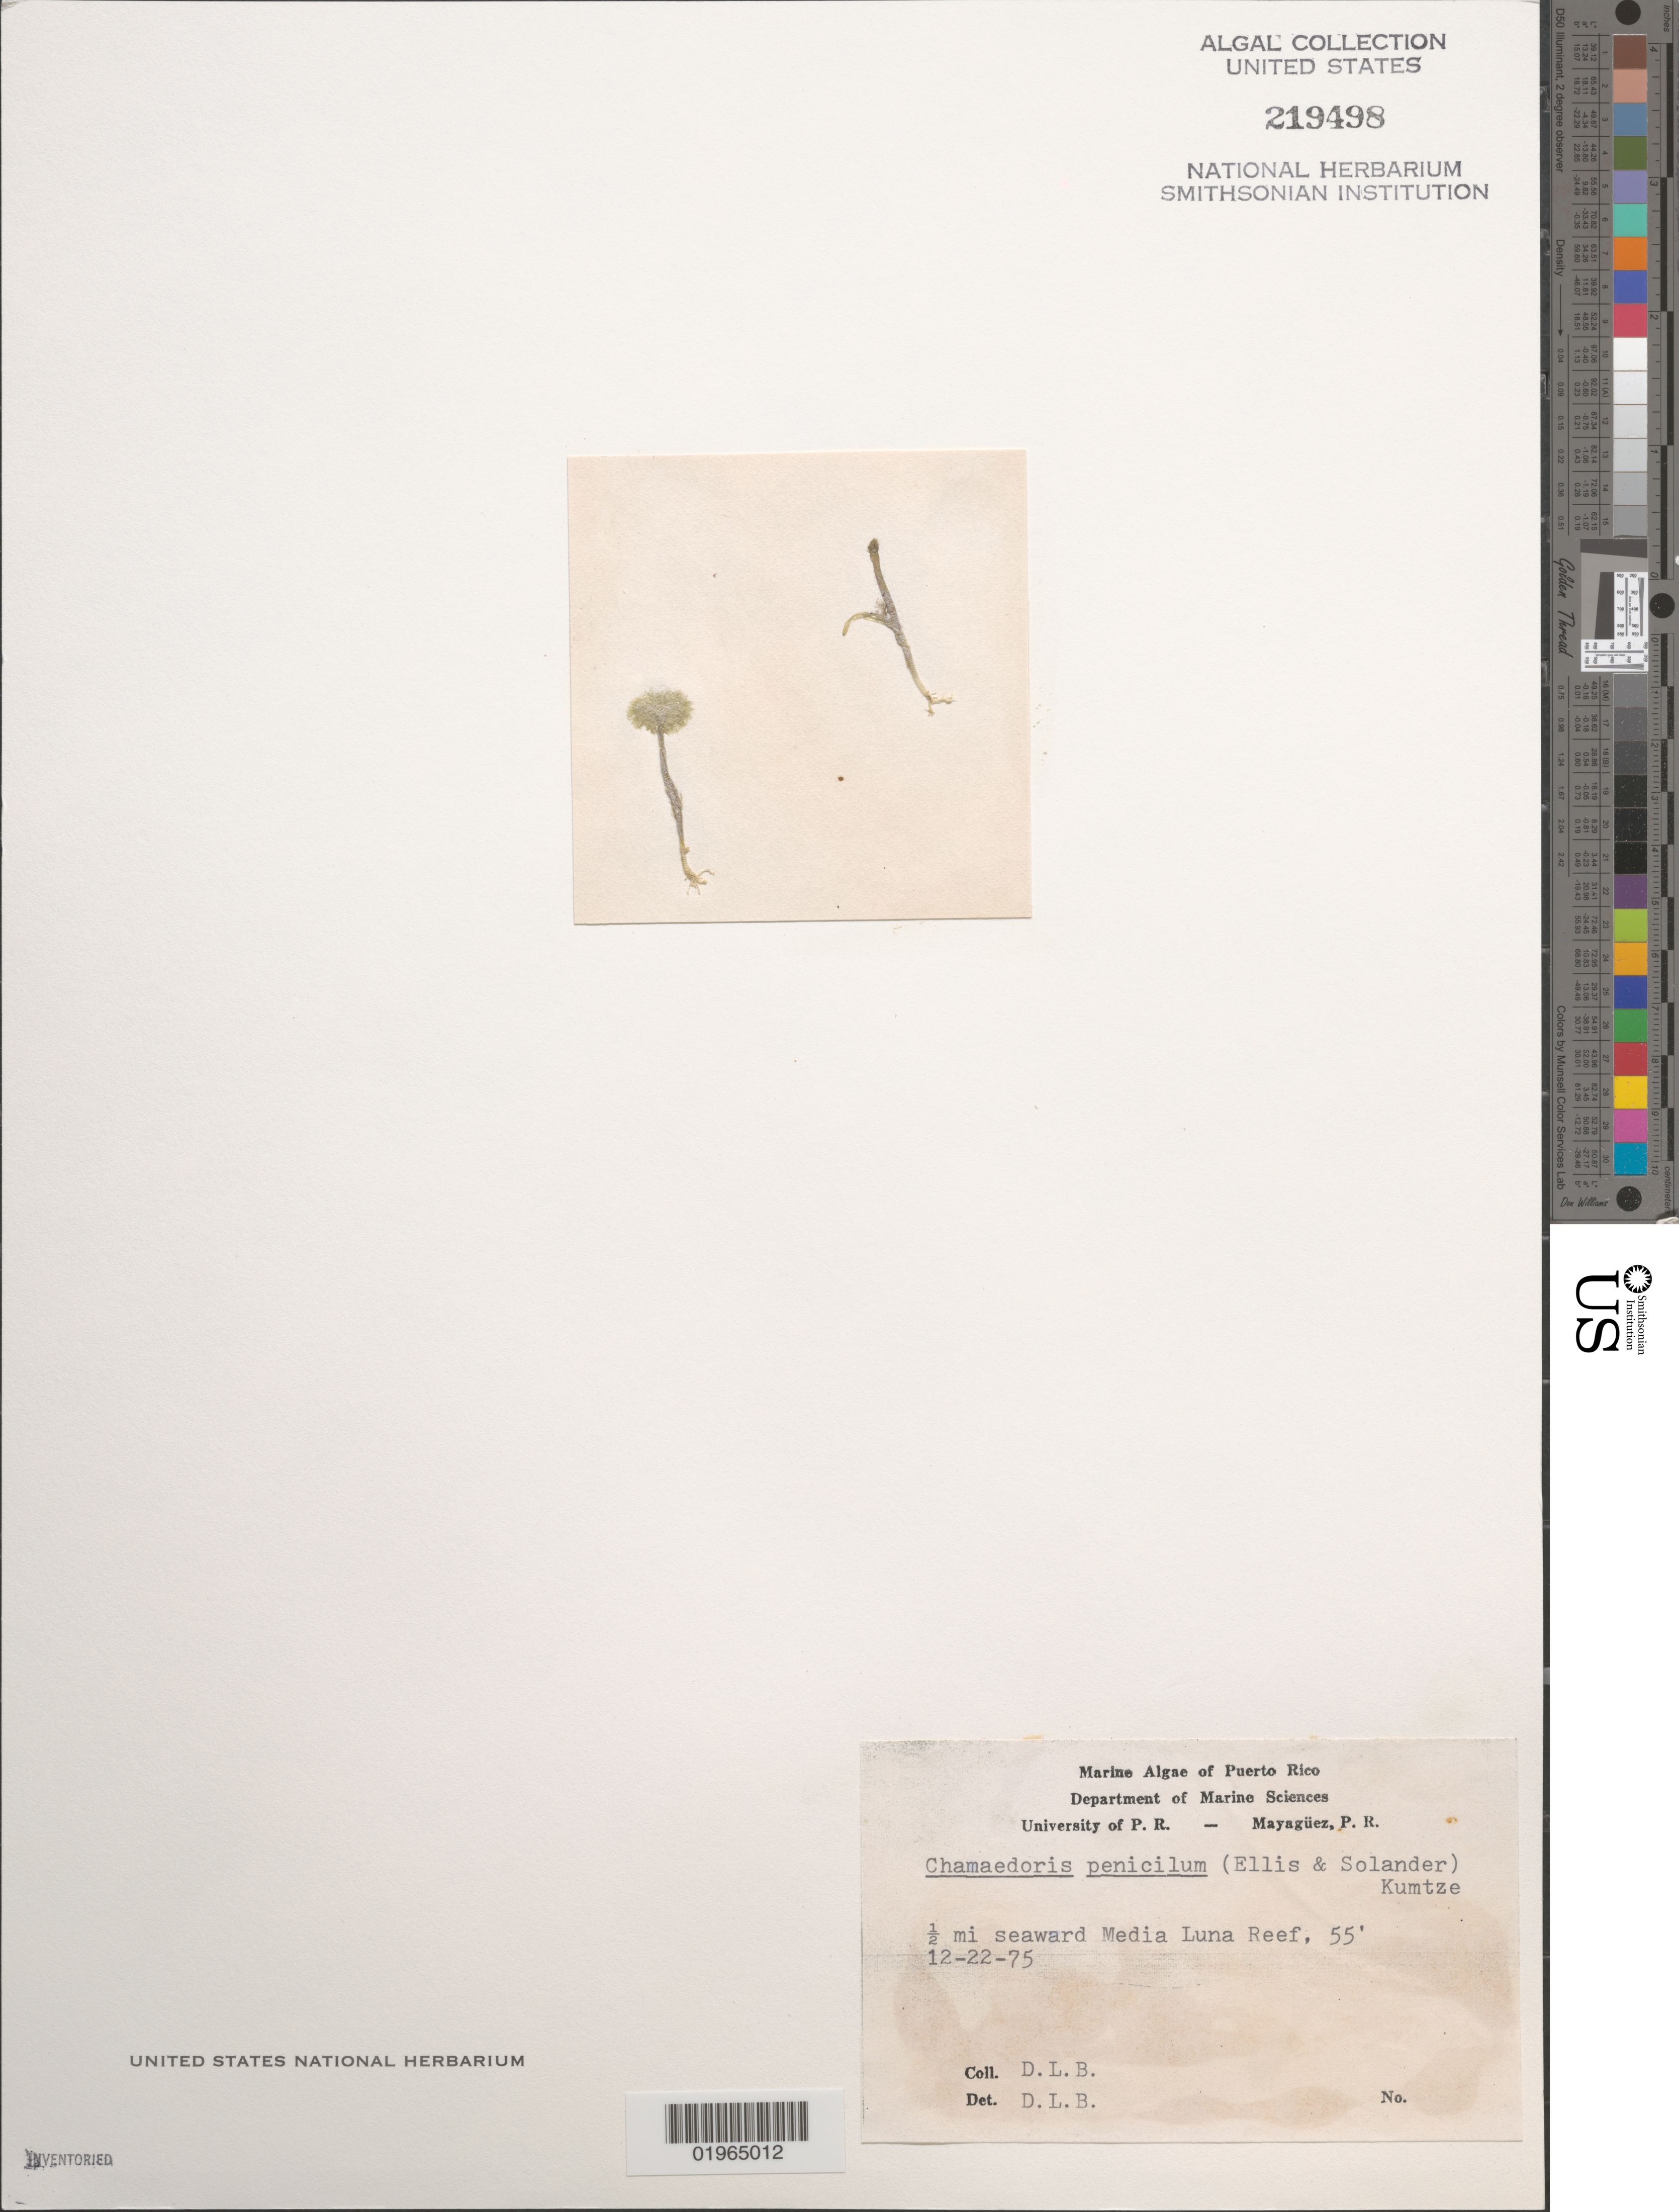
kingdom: Plantae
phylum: Chlorophyta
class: Ulvophyceae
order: Siphonocladales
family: Siphonocladaceae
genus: Chamaedoris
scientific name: Chamaedoris peniculum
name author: (J. Ellis & Sol.) Kuntze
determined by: Ballantine, D. L.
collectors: D.L. Ballantine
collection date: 1975-12-22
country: Puerto Rico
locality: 1/2 mi seaward Media Luna Reef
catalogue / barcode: US 219498